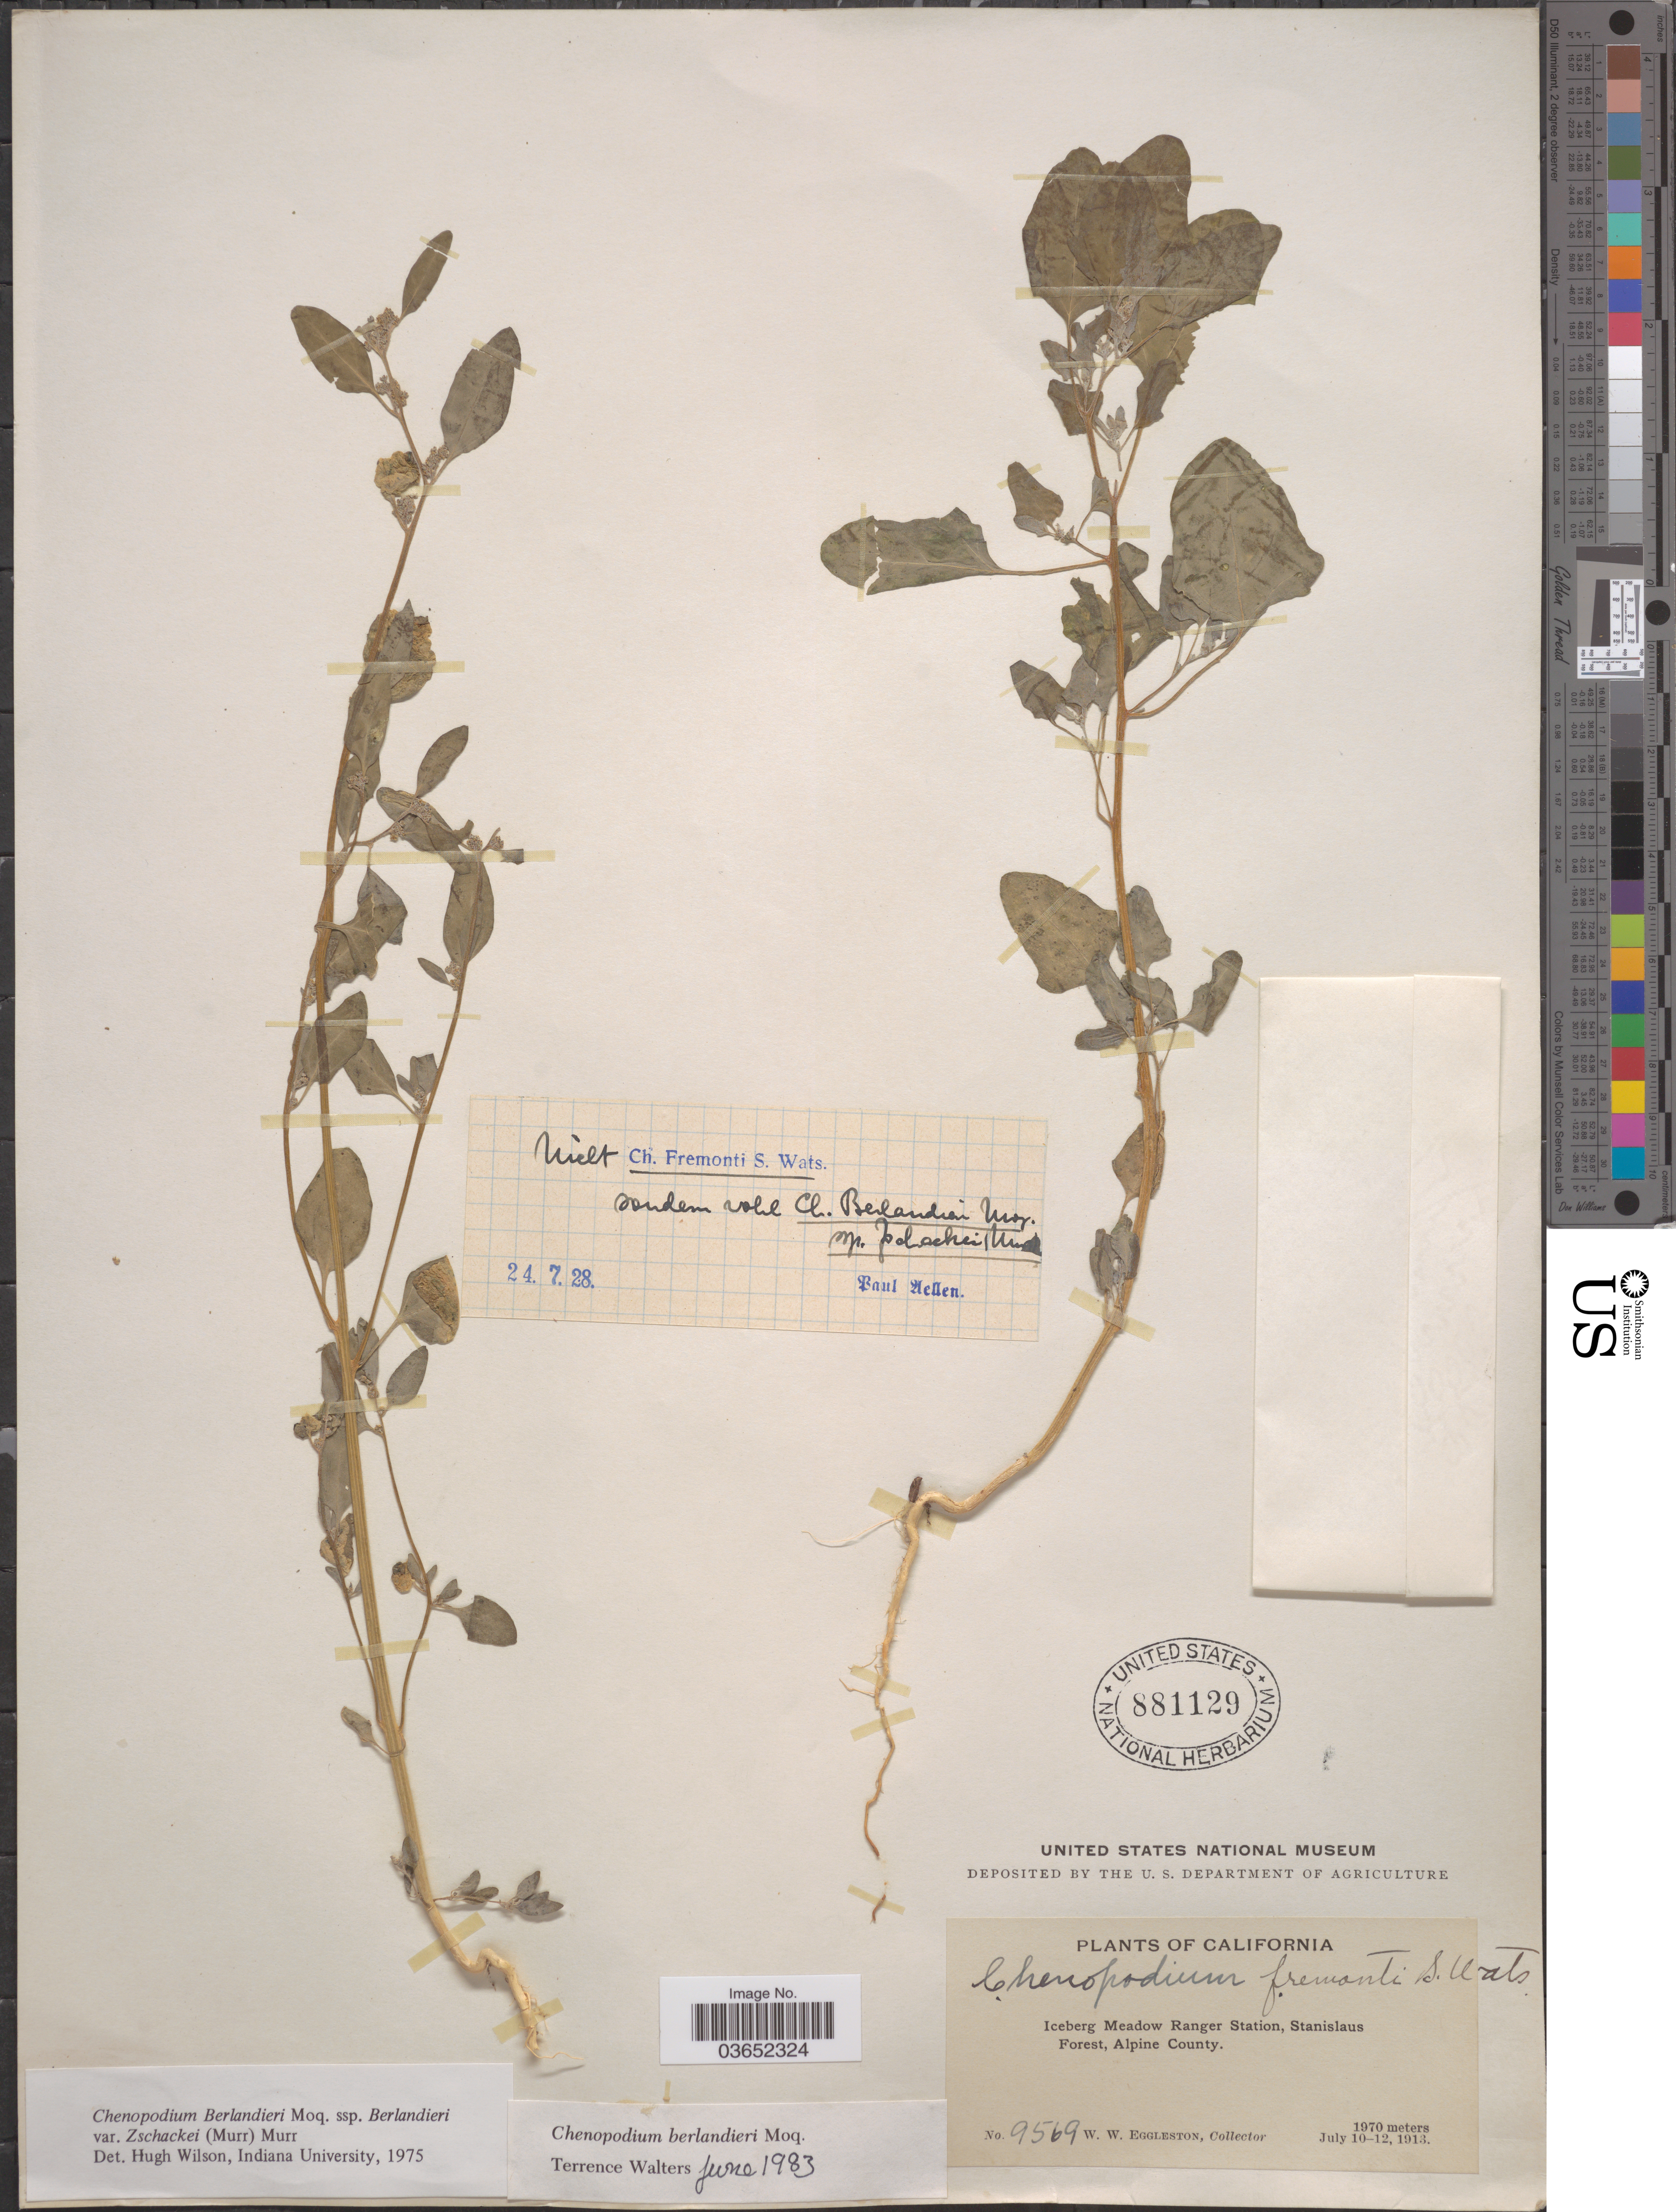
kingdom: Plantae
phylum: Tracheophyta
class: Magnoliopsida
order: Caryophyllales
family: Amaranthaceae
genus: Chenopodium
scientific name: Chenopodium berlandieri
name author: Moq.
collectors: W. W. Eggleston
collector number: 9569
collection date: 1913-07-10/1913-07-12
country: United States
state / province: California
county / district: Alpine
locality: Iceberg Meadow Ranger Station, Stanislaus Forest, Alpine County.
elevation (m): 1970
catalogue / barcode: US 881129